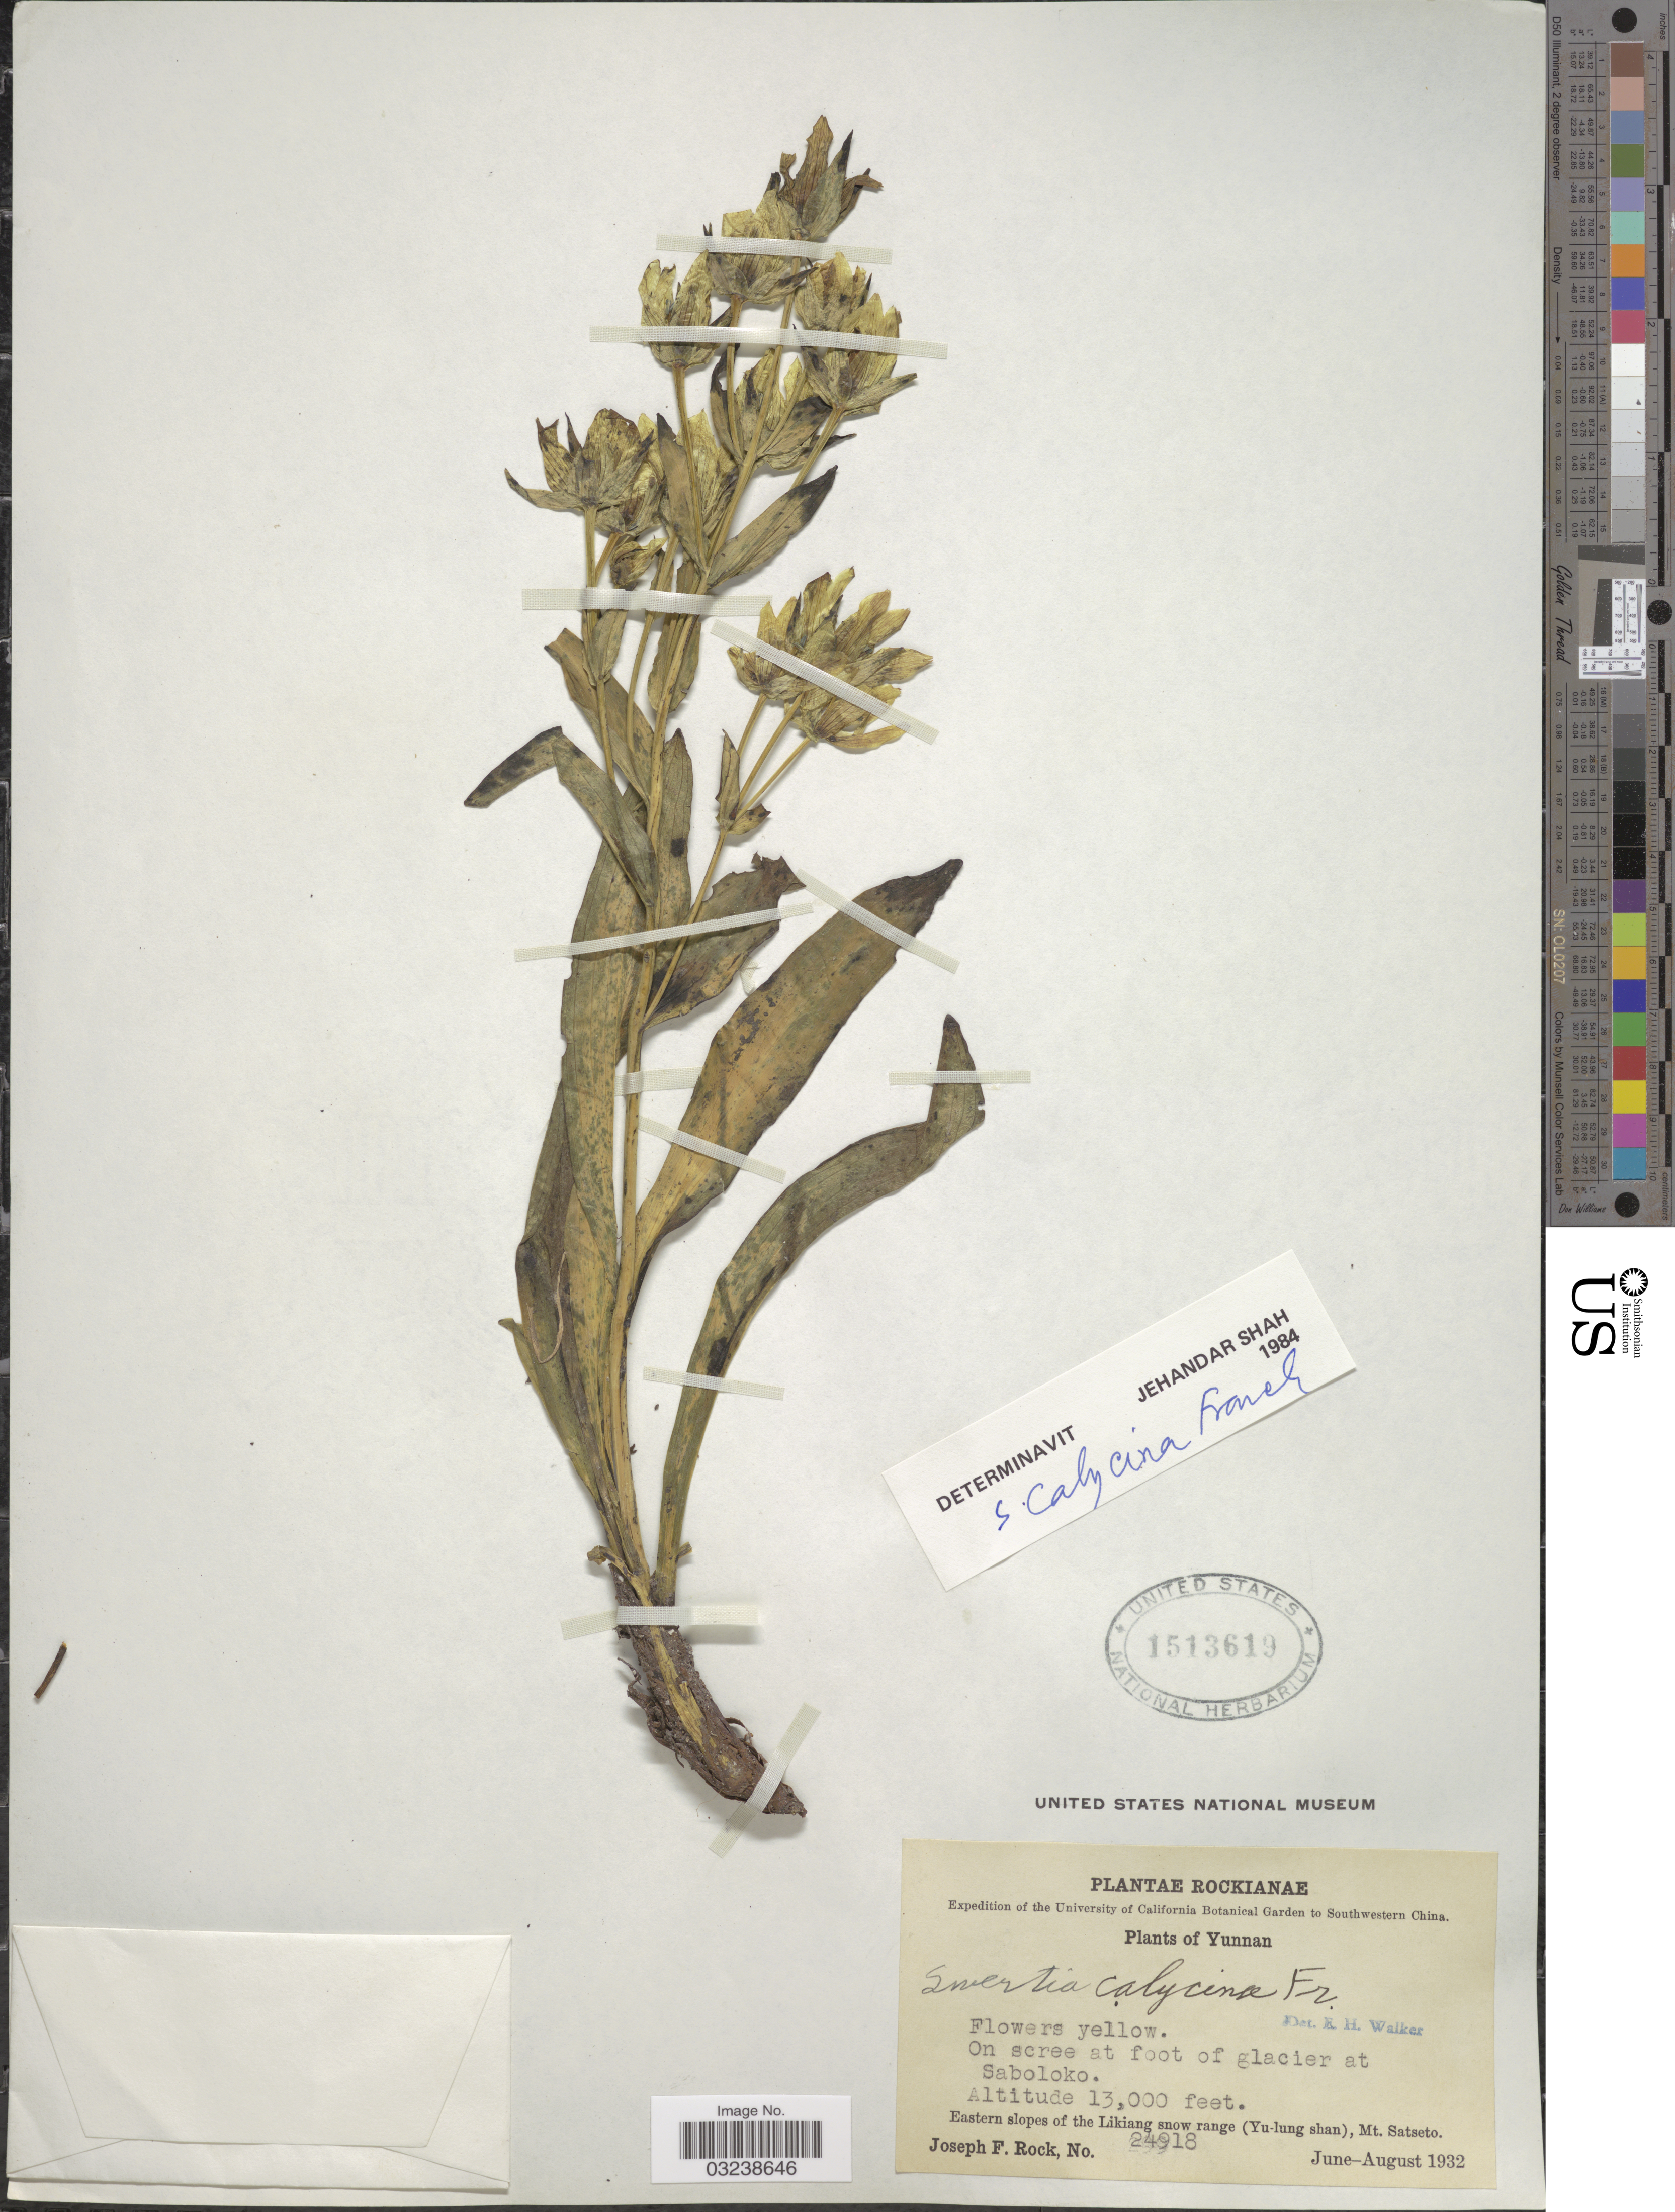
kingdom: Plantae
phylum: Tracheophyta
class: Magnoliopsida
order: Gentianales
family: Gentianaceae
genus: Swertia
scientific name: Swertia calycina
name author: Franch.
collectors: J. F. Rock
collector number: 24918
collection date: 1932-06/1932-08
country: China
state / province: Yunnan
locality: Southwestern China. On scree at foot of glacier at Saboloko. Eastern slopes of the Likiang snow range (Yu-lung shan), Mt. Satseto.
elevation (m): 3962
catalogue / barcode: US 1513619